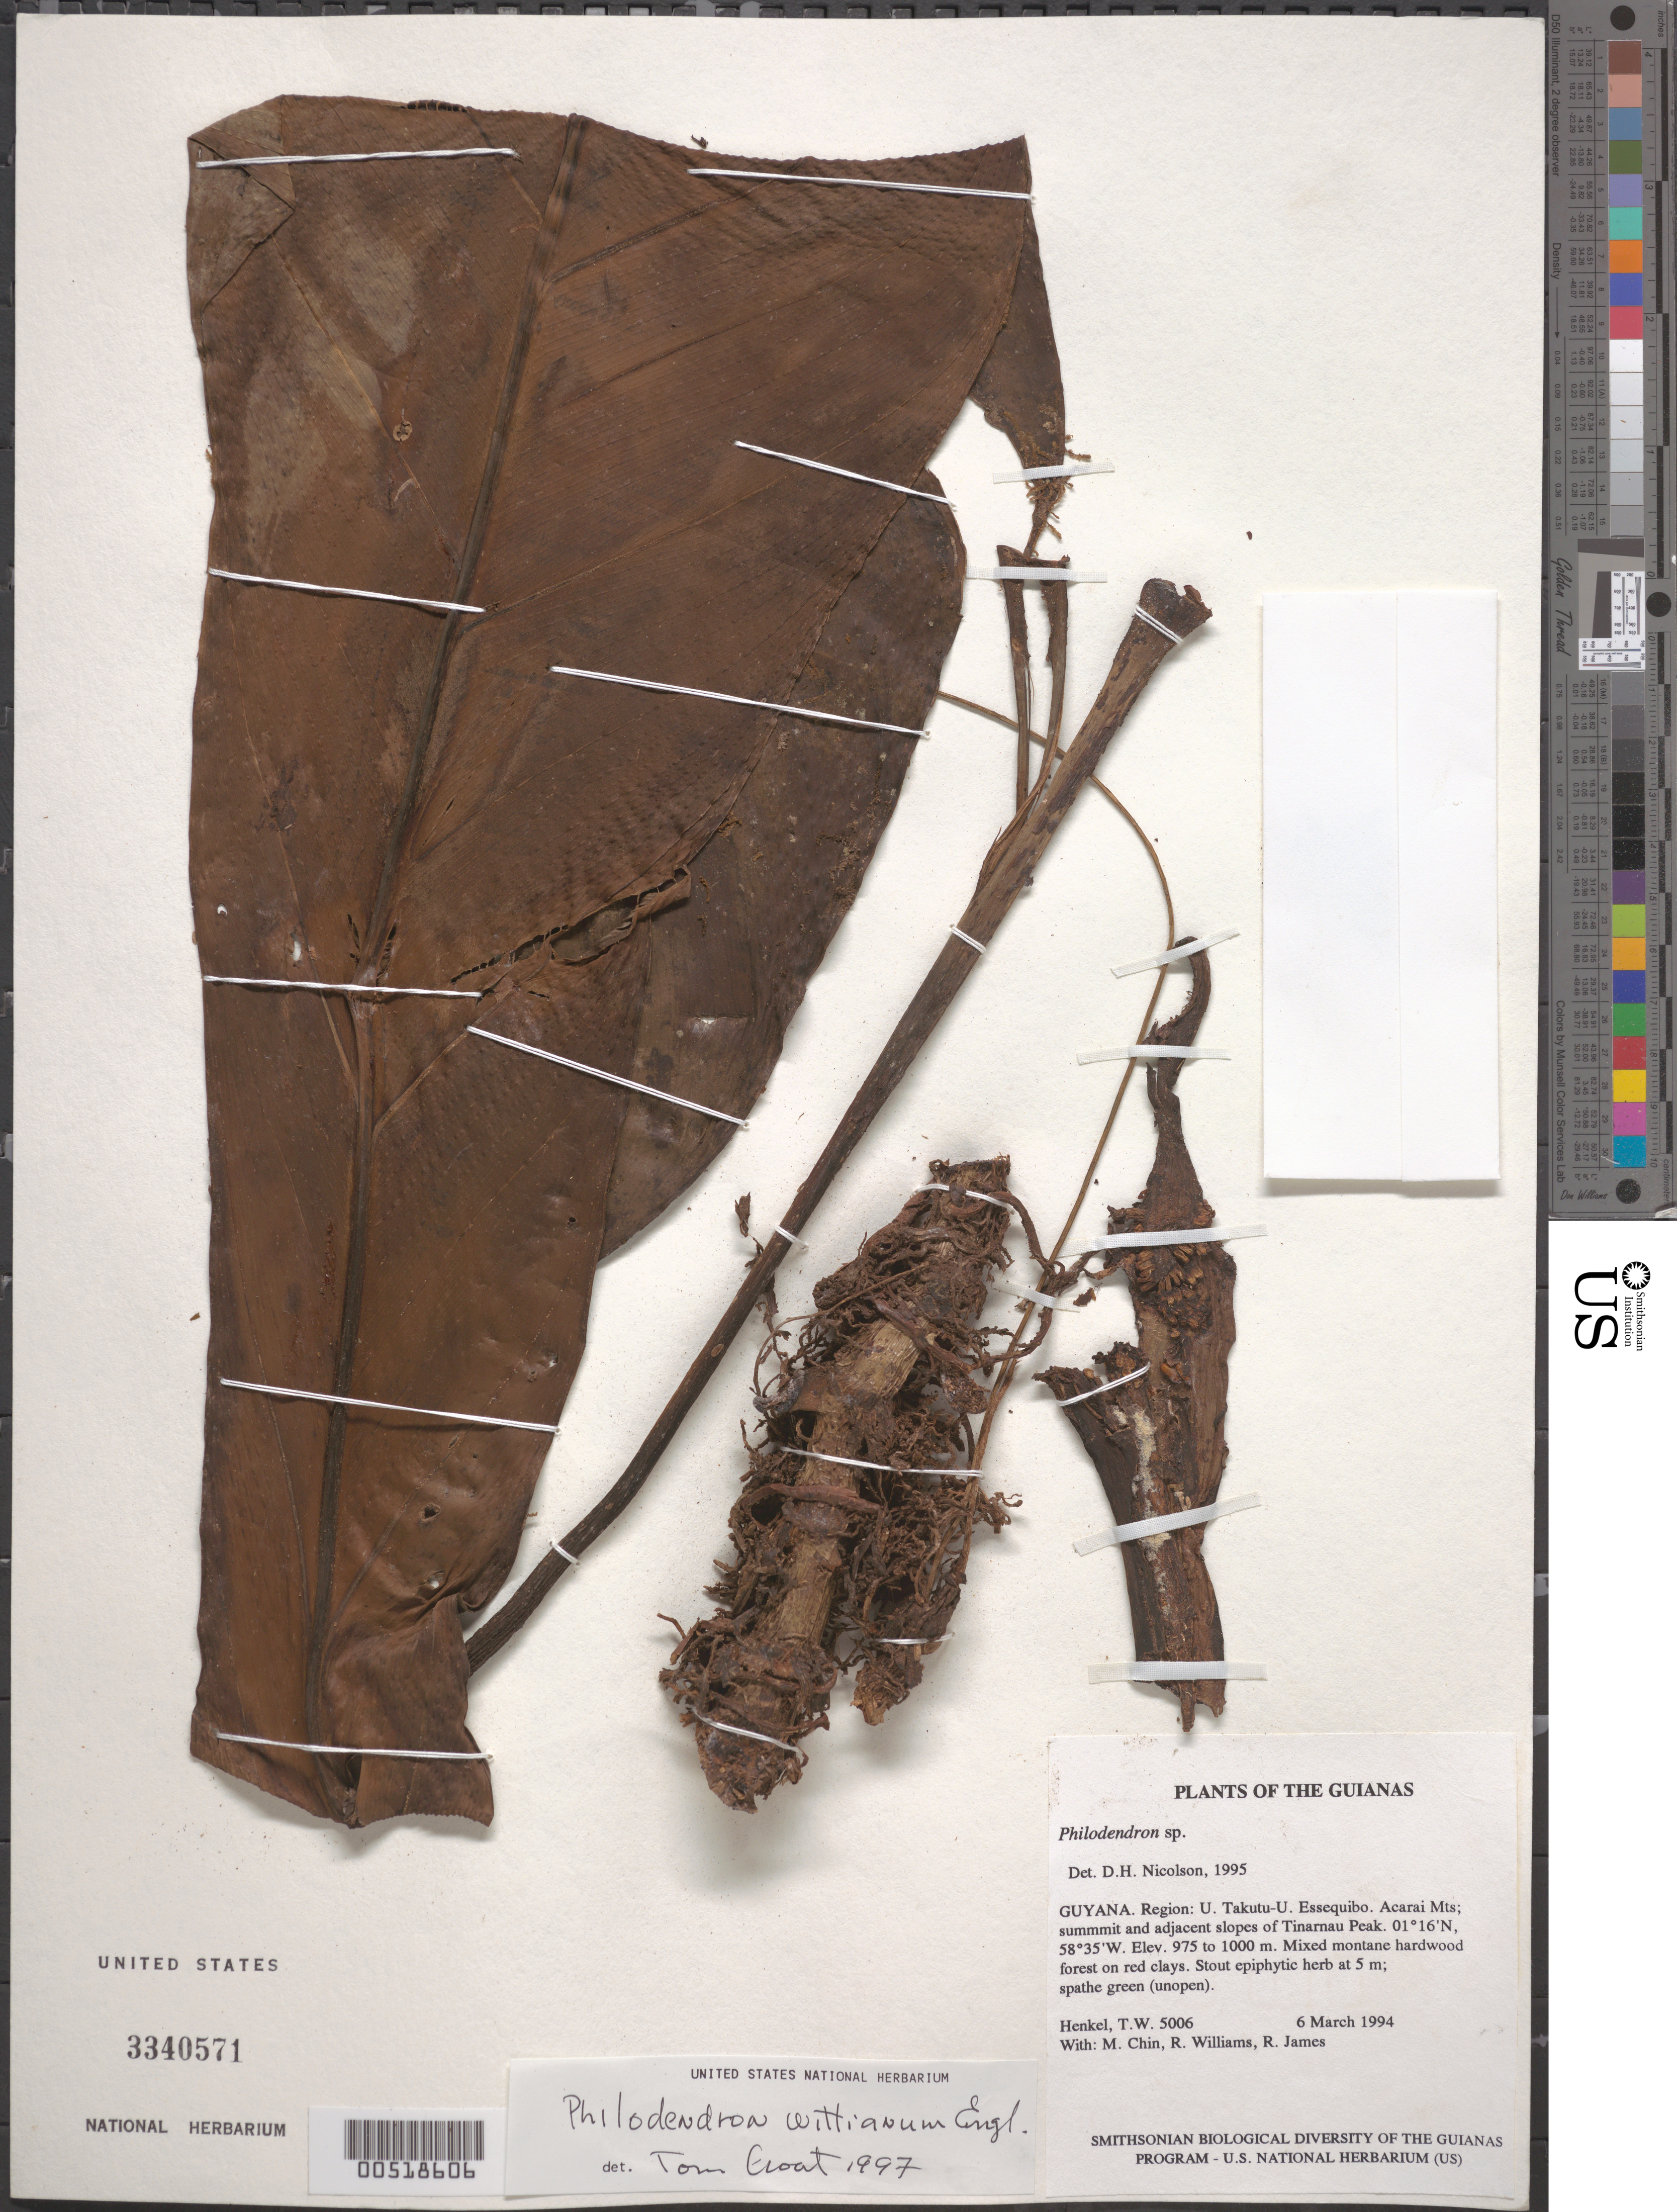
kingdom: Plantae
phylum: Tracheophyta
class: Liliopsida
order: Alismatales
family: Araceae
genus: Philodendron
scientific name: Philodendron wittianum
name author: Engl.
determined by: Croat, Thomas B., Missouri Botanical Garden (MO)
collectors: T. Henkel, M. Chin, R. Williams & R. James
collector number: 5006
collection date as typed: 6 March 1994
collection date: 1994-03-06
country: Guyana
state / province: U. Takutu-U. Essequibo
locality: Acarai Mts; summmit and adjacent slopes of Tinarnau Peak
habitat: Mixed montane hardwood forest on red clays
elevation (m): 975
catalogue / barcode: US 3340571